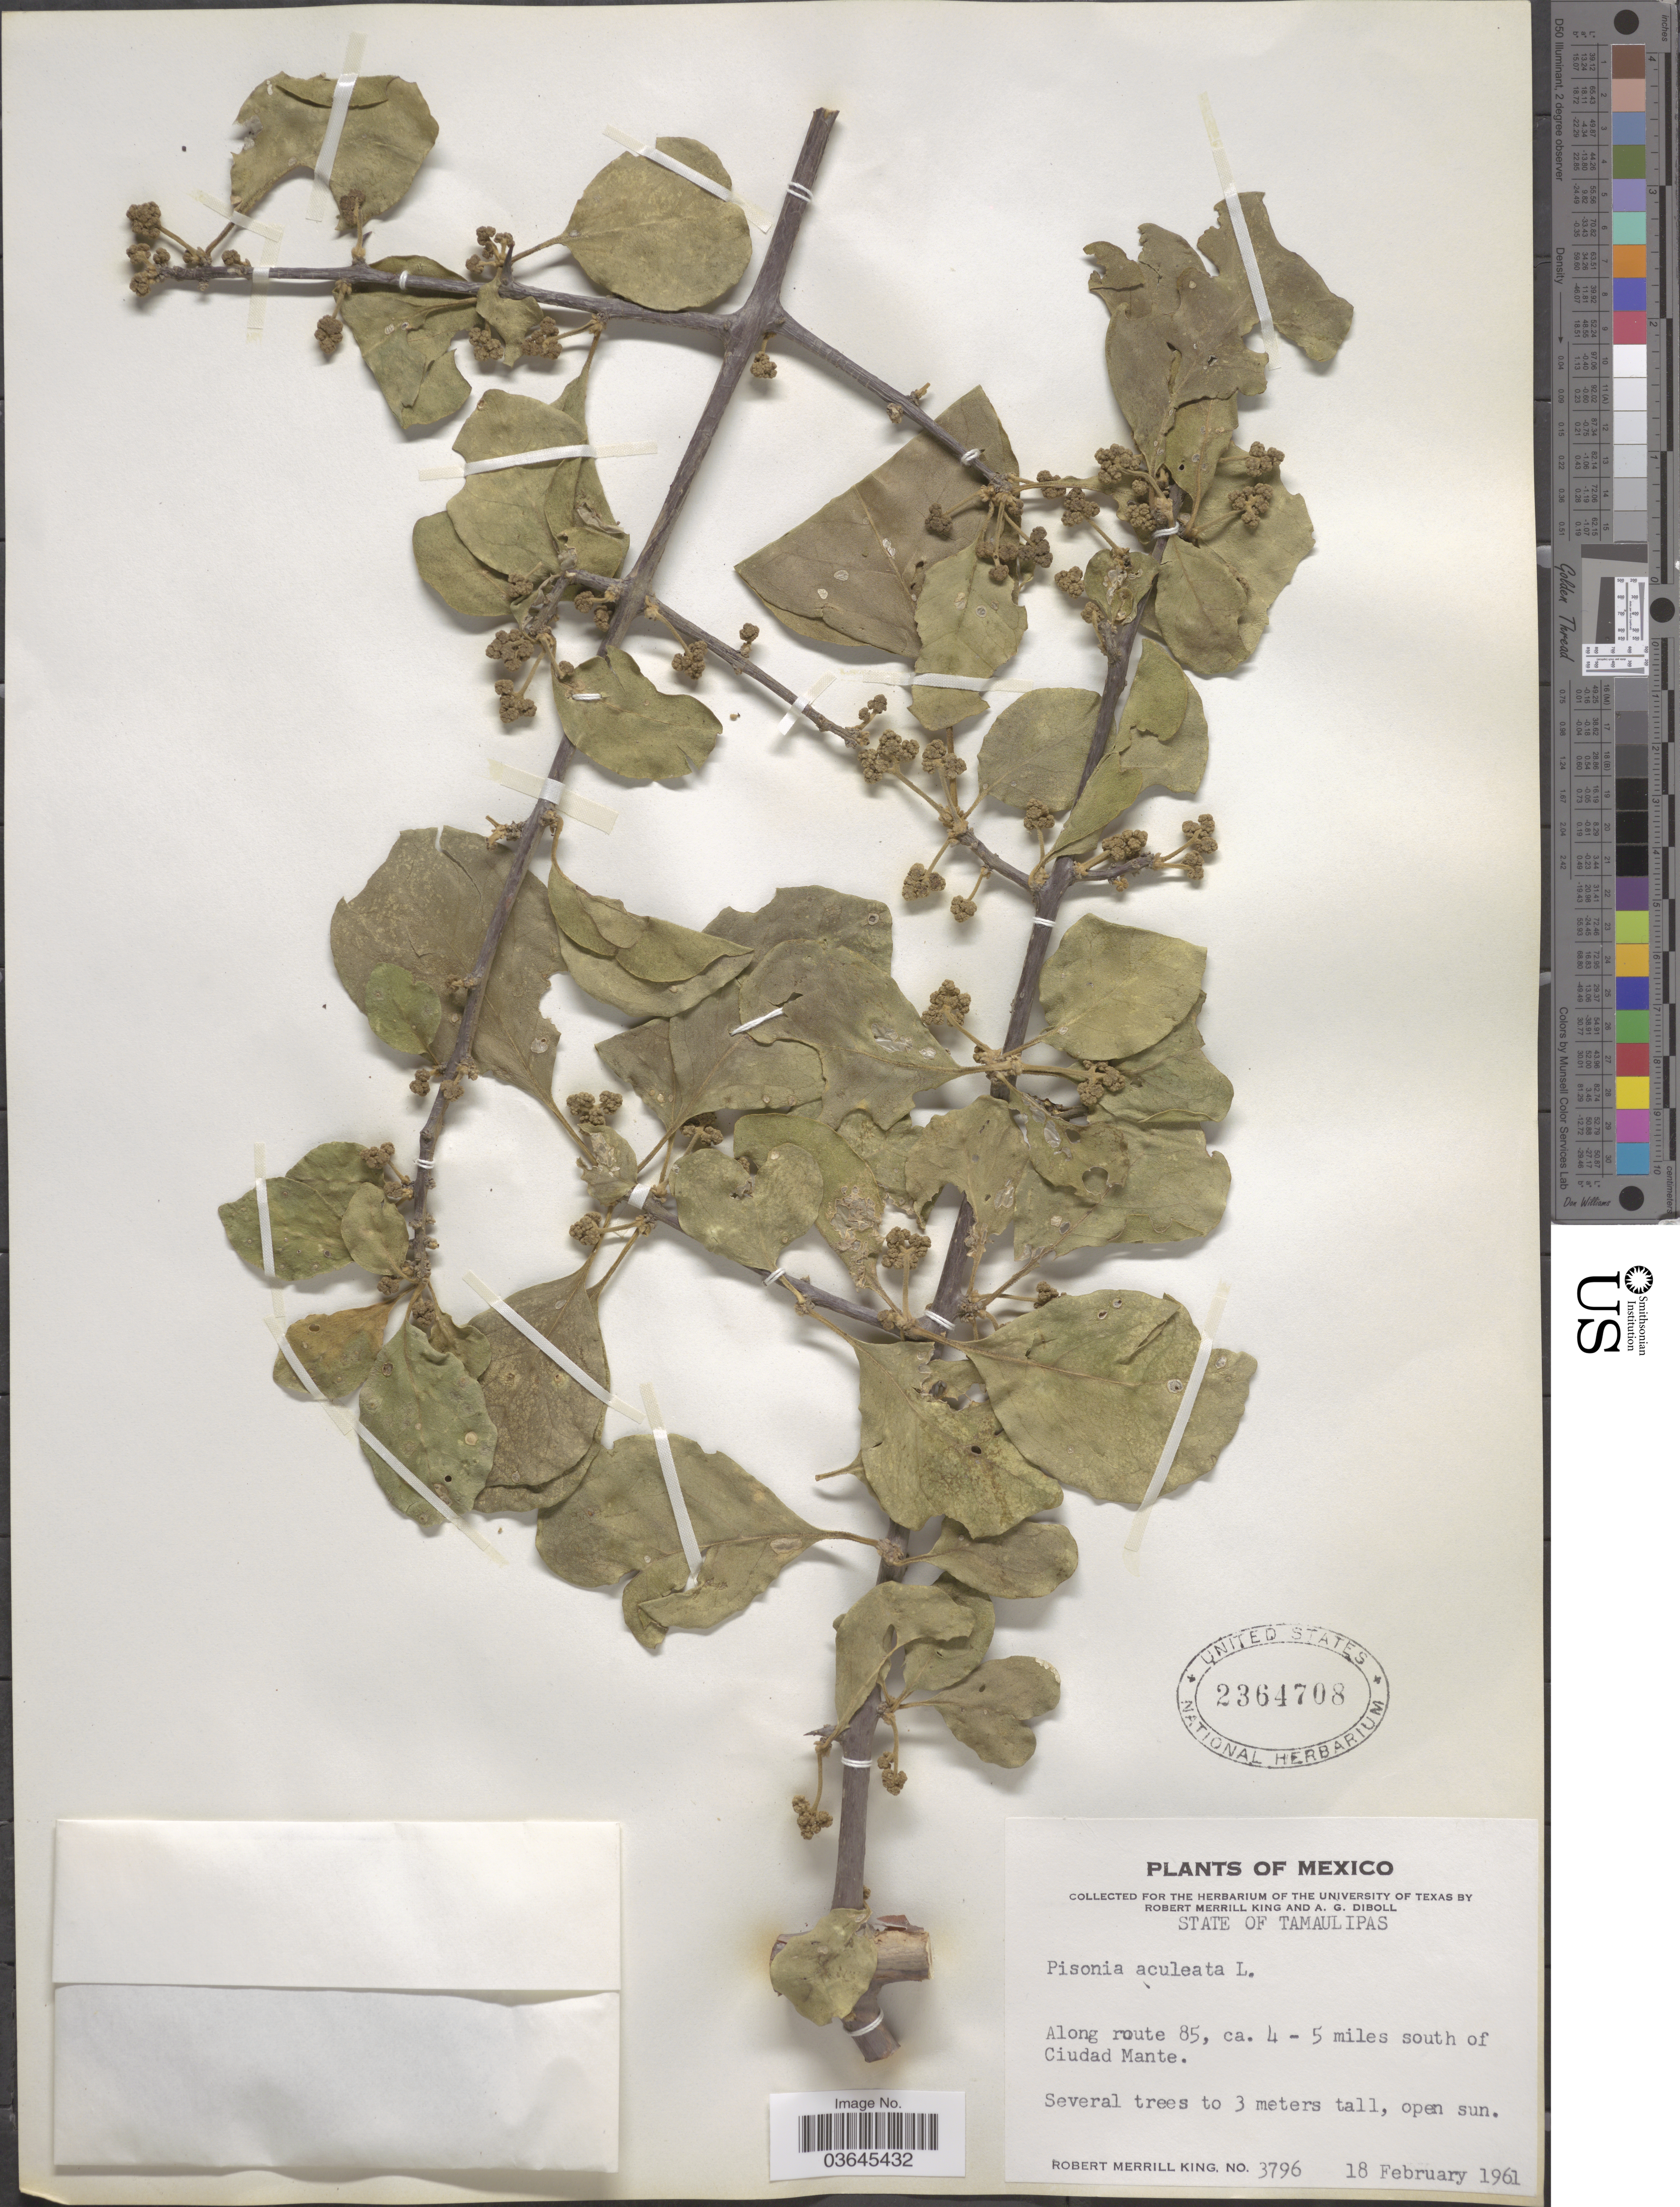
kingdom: Plantae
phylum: Tracheophyta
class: Magnoliopsida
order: Caryophyllales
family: Nyctaginaceae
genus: Pisonia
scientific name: Pisonia aculeata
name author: L.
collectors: R. M. King & A. Diboll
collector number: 3796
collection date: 1961-02-18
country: Mexico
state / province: Tamaulipas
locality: Along route 85, ca. 4 - 5 miles south of Ciudad Mante.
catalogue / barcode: US 2364708